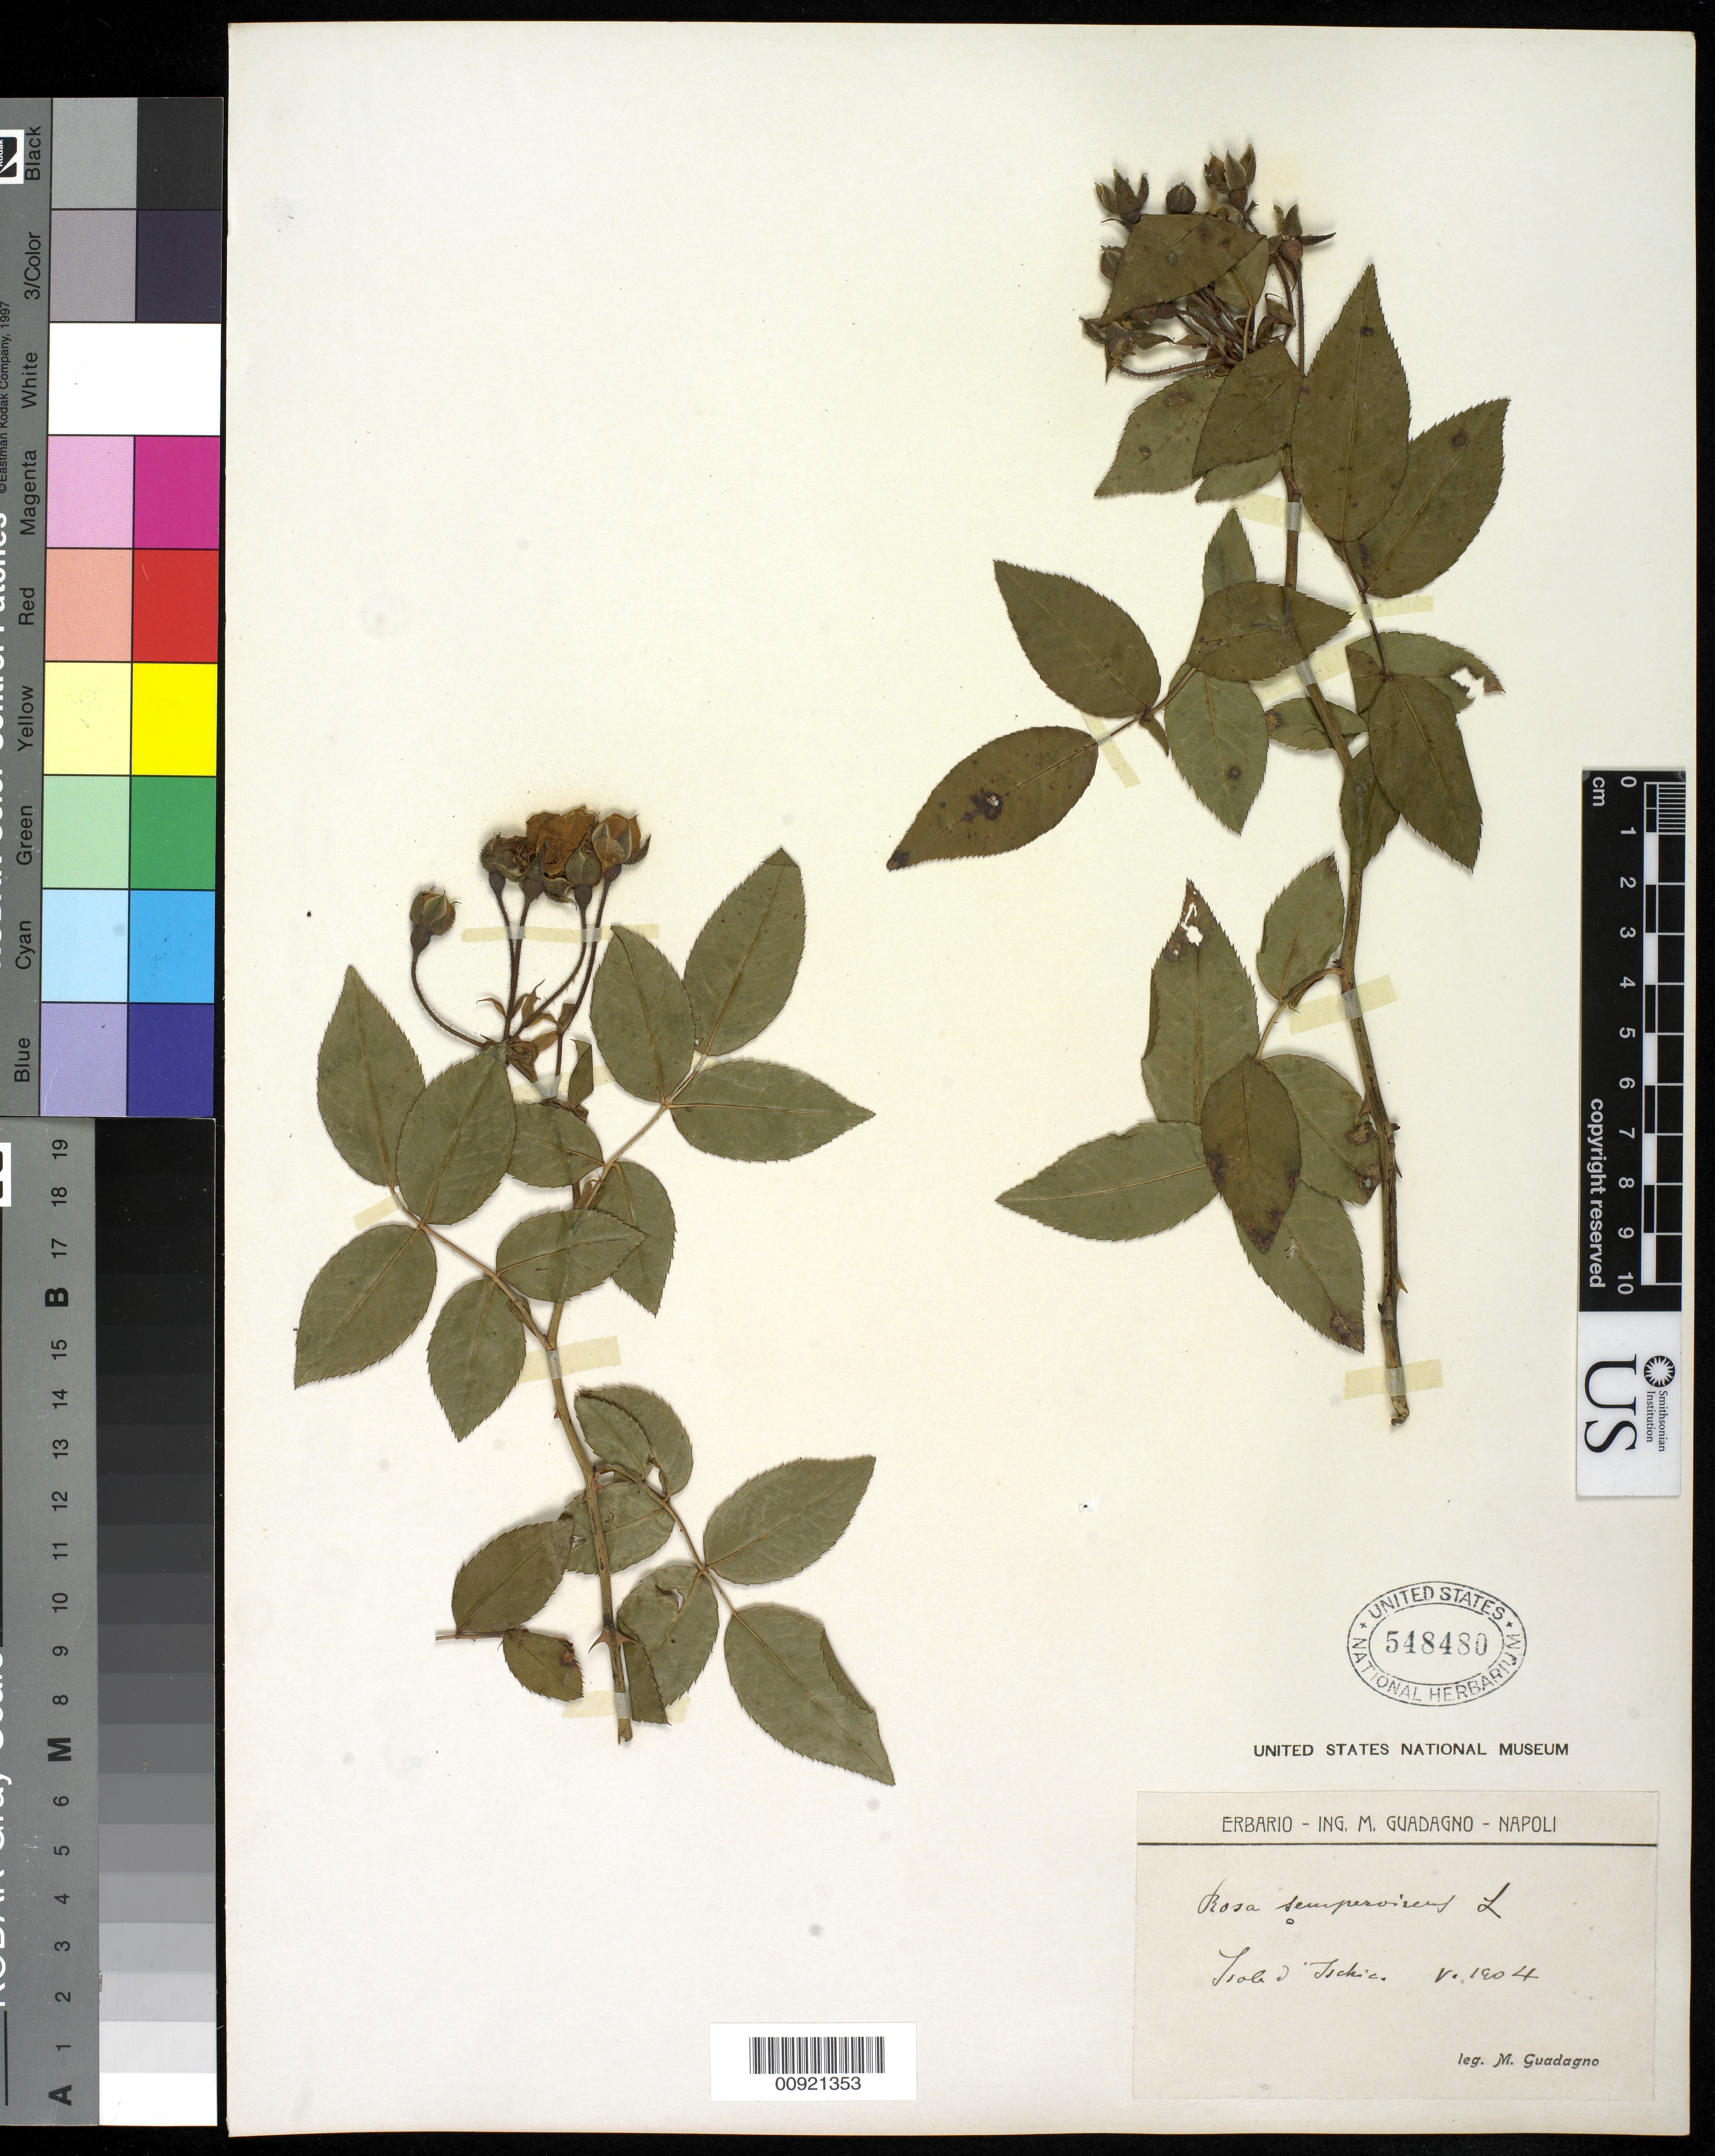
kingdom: Plantae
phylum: Tracheophyta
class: Magnoliopsida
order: Rosales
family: Rosaceae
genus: Rosa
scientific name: Rosa sempervirens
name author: L.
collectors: G. Guadagno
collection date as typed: May 1904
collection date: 1904-05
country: Italy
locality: Napoli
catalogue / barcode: US 548480